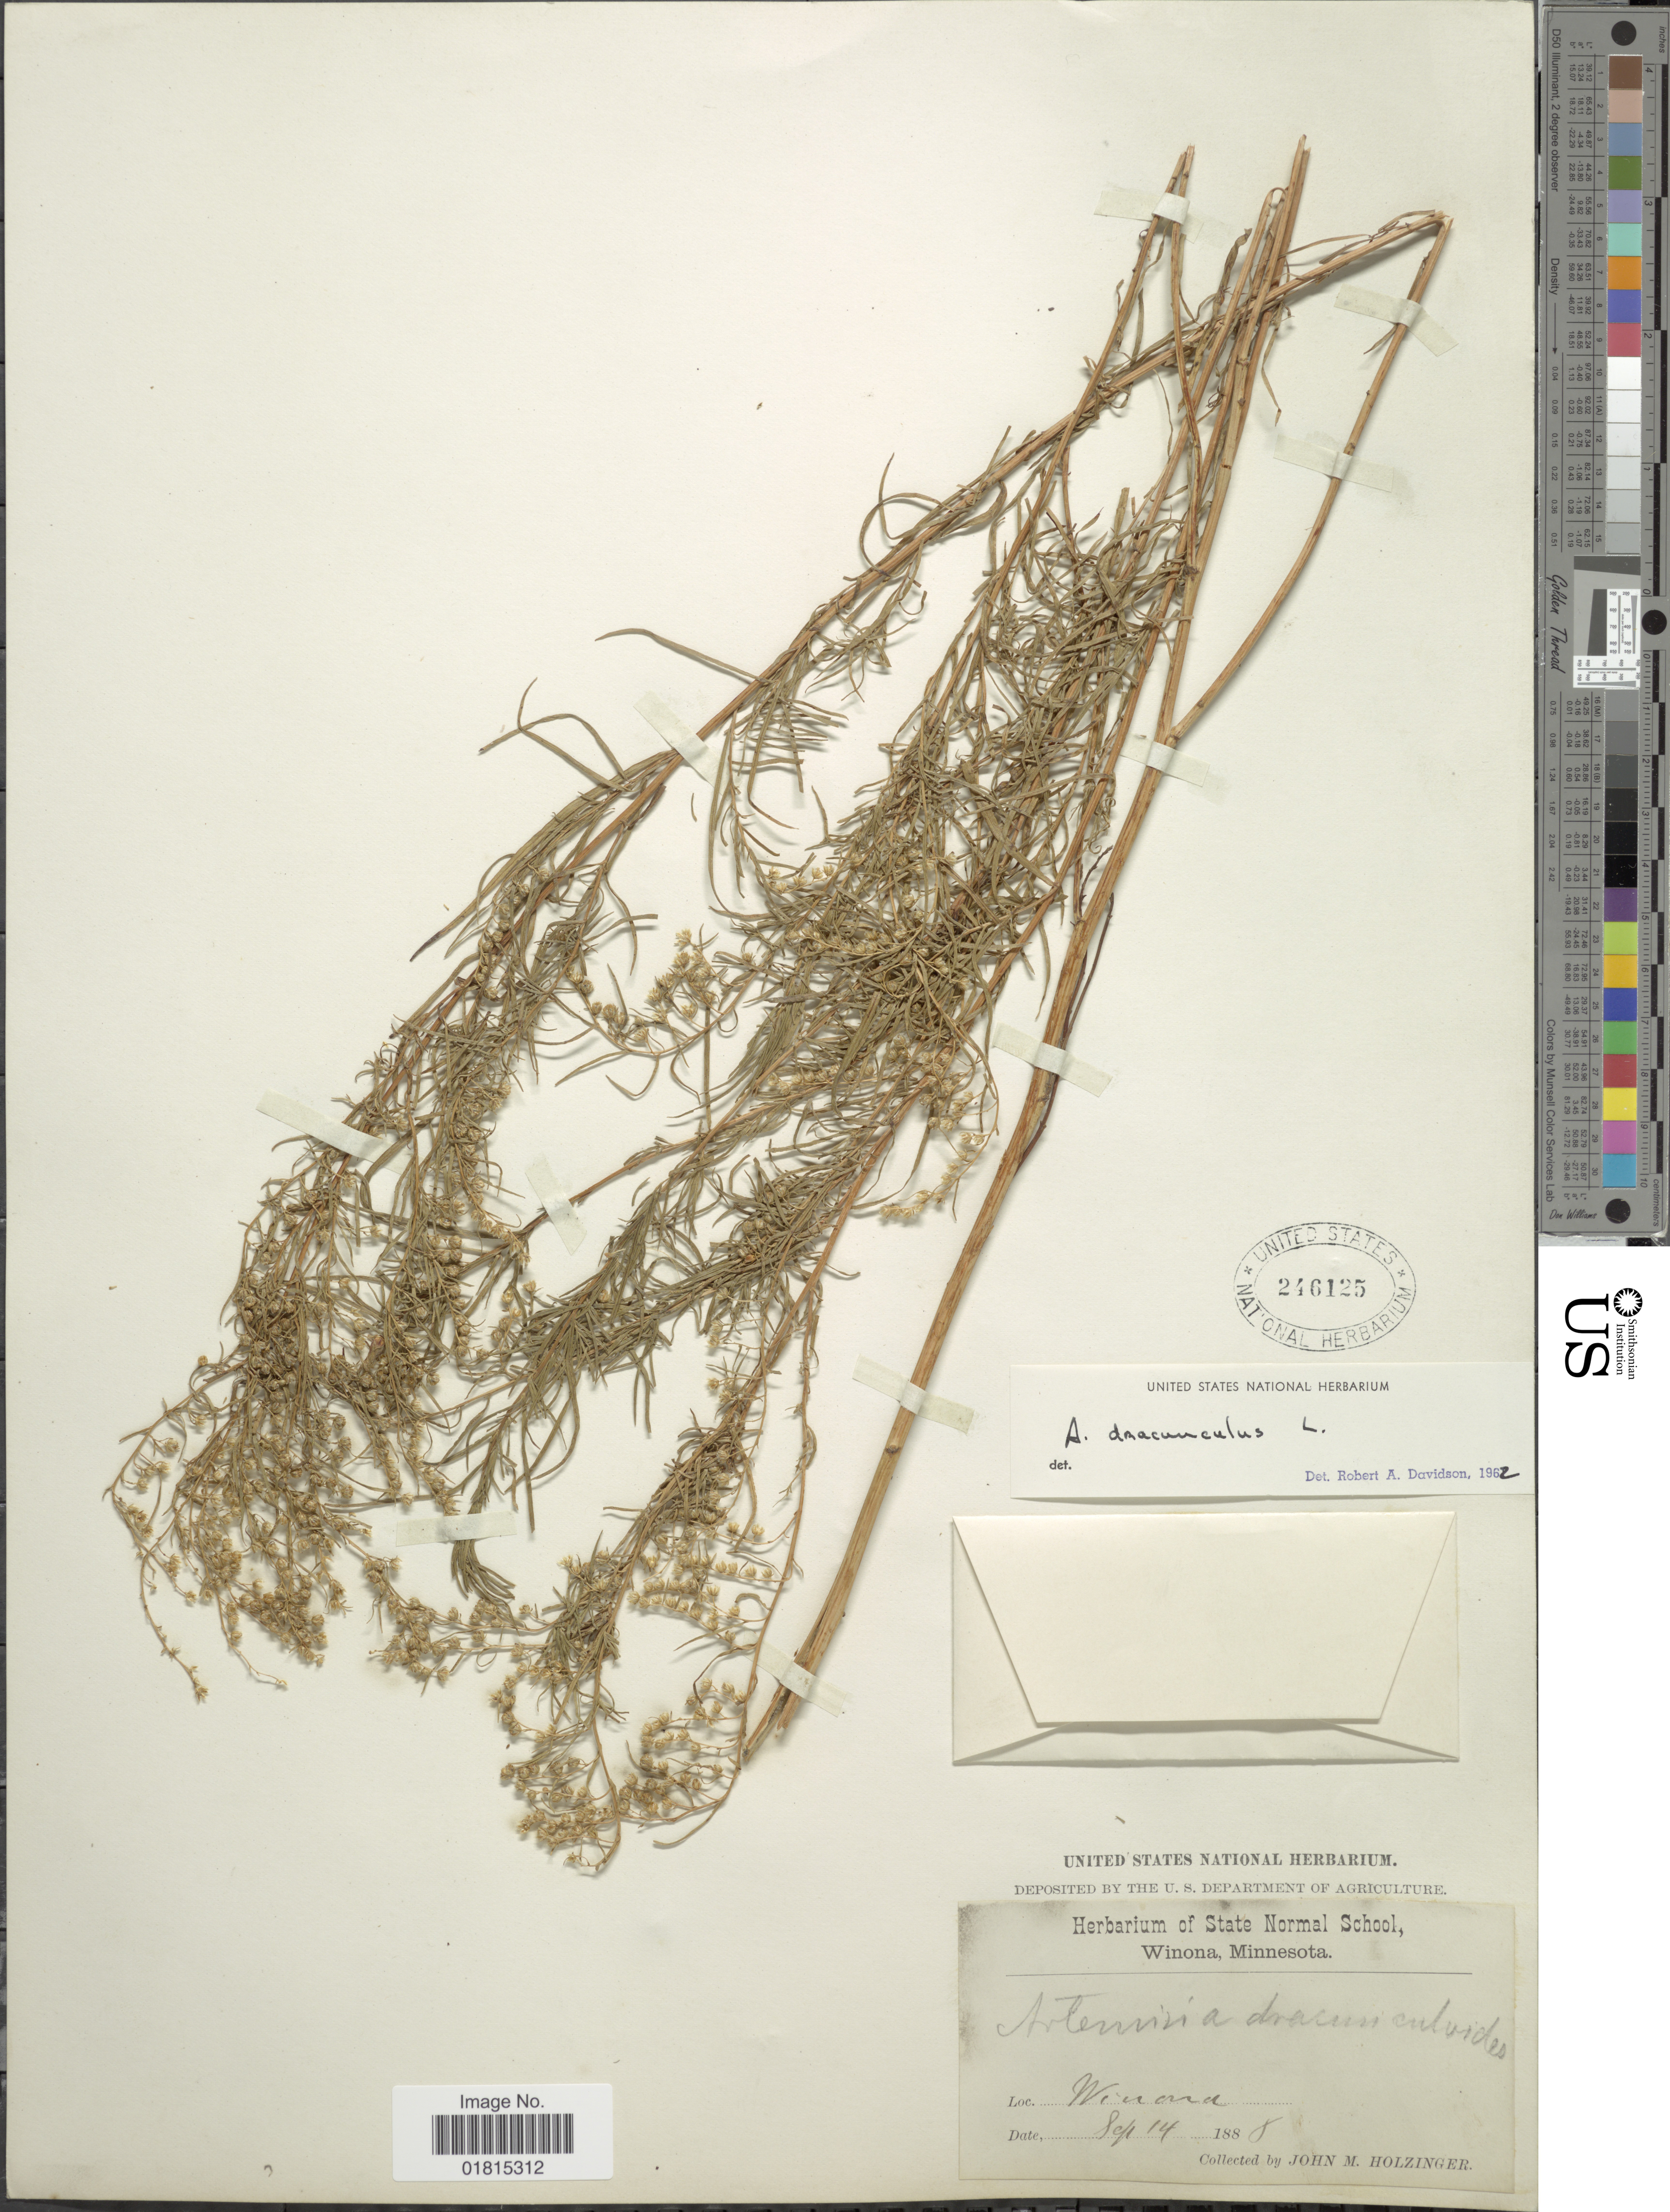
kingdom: Plantae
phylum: Tracheophyta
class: Magnoliopsida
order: Asterales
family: Asteraceae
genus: Artemisia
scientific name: Artemisia dracunculoides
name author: Pursh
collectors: J. M. Holzinger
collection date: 1888-09-14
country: United States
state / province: Minnesota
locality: Winona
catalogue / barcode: US 246125